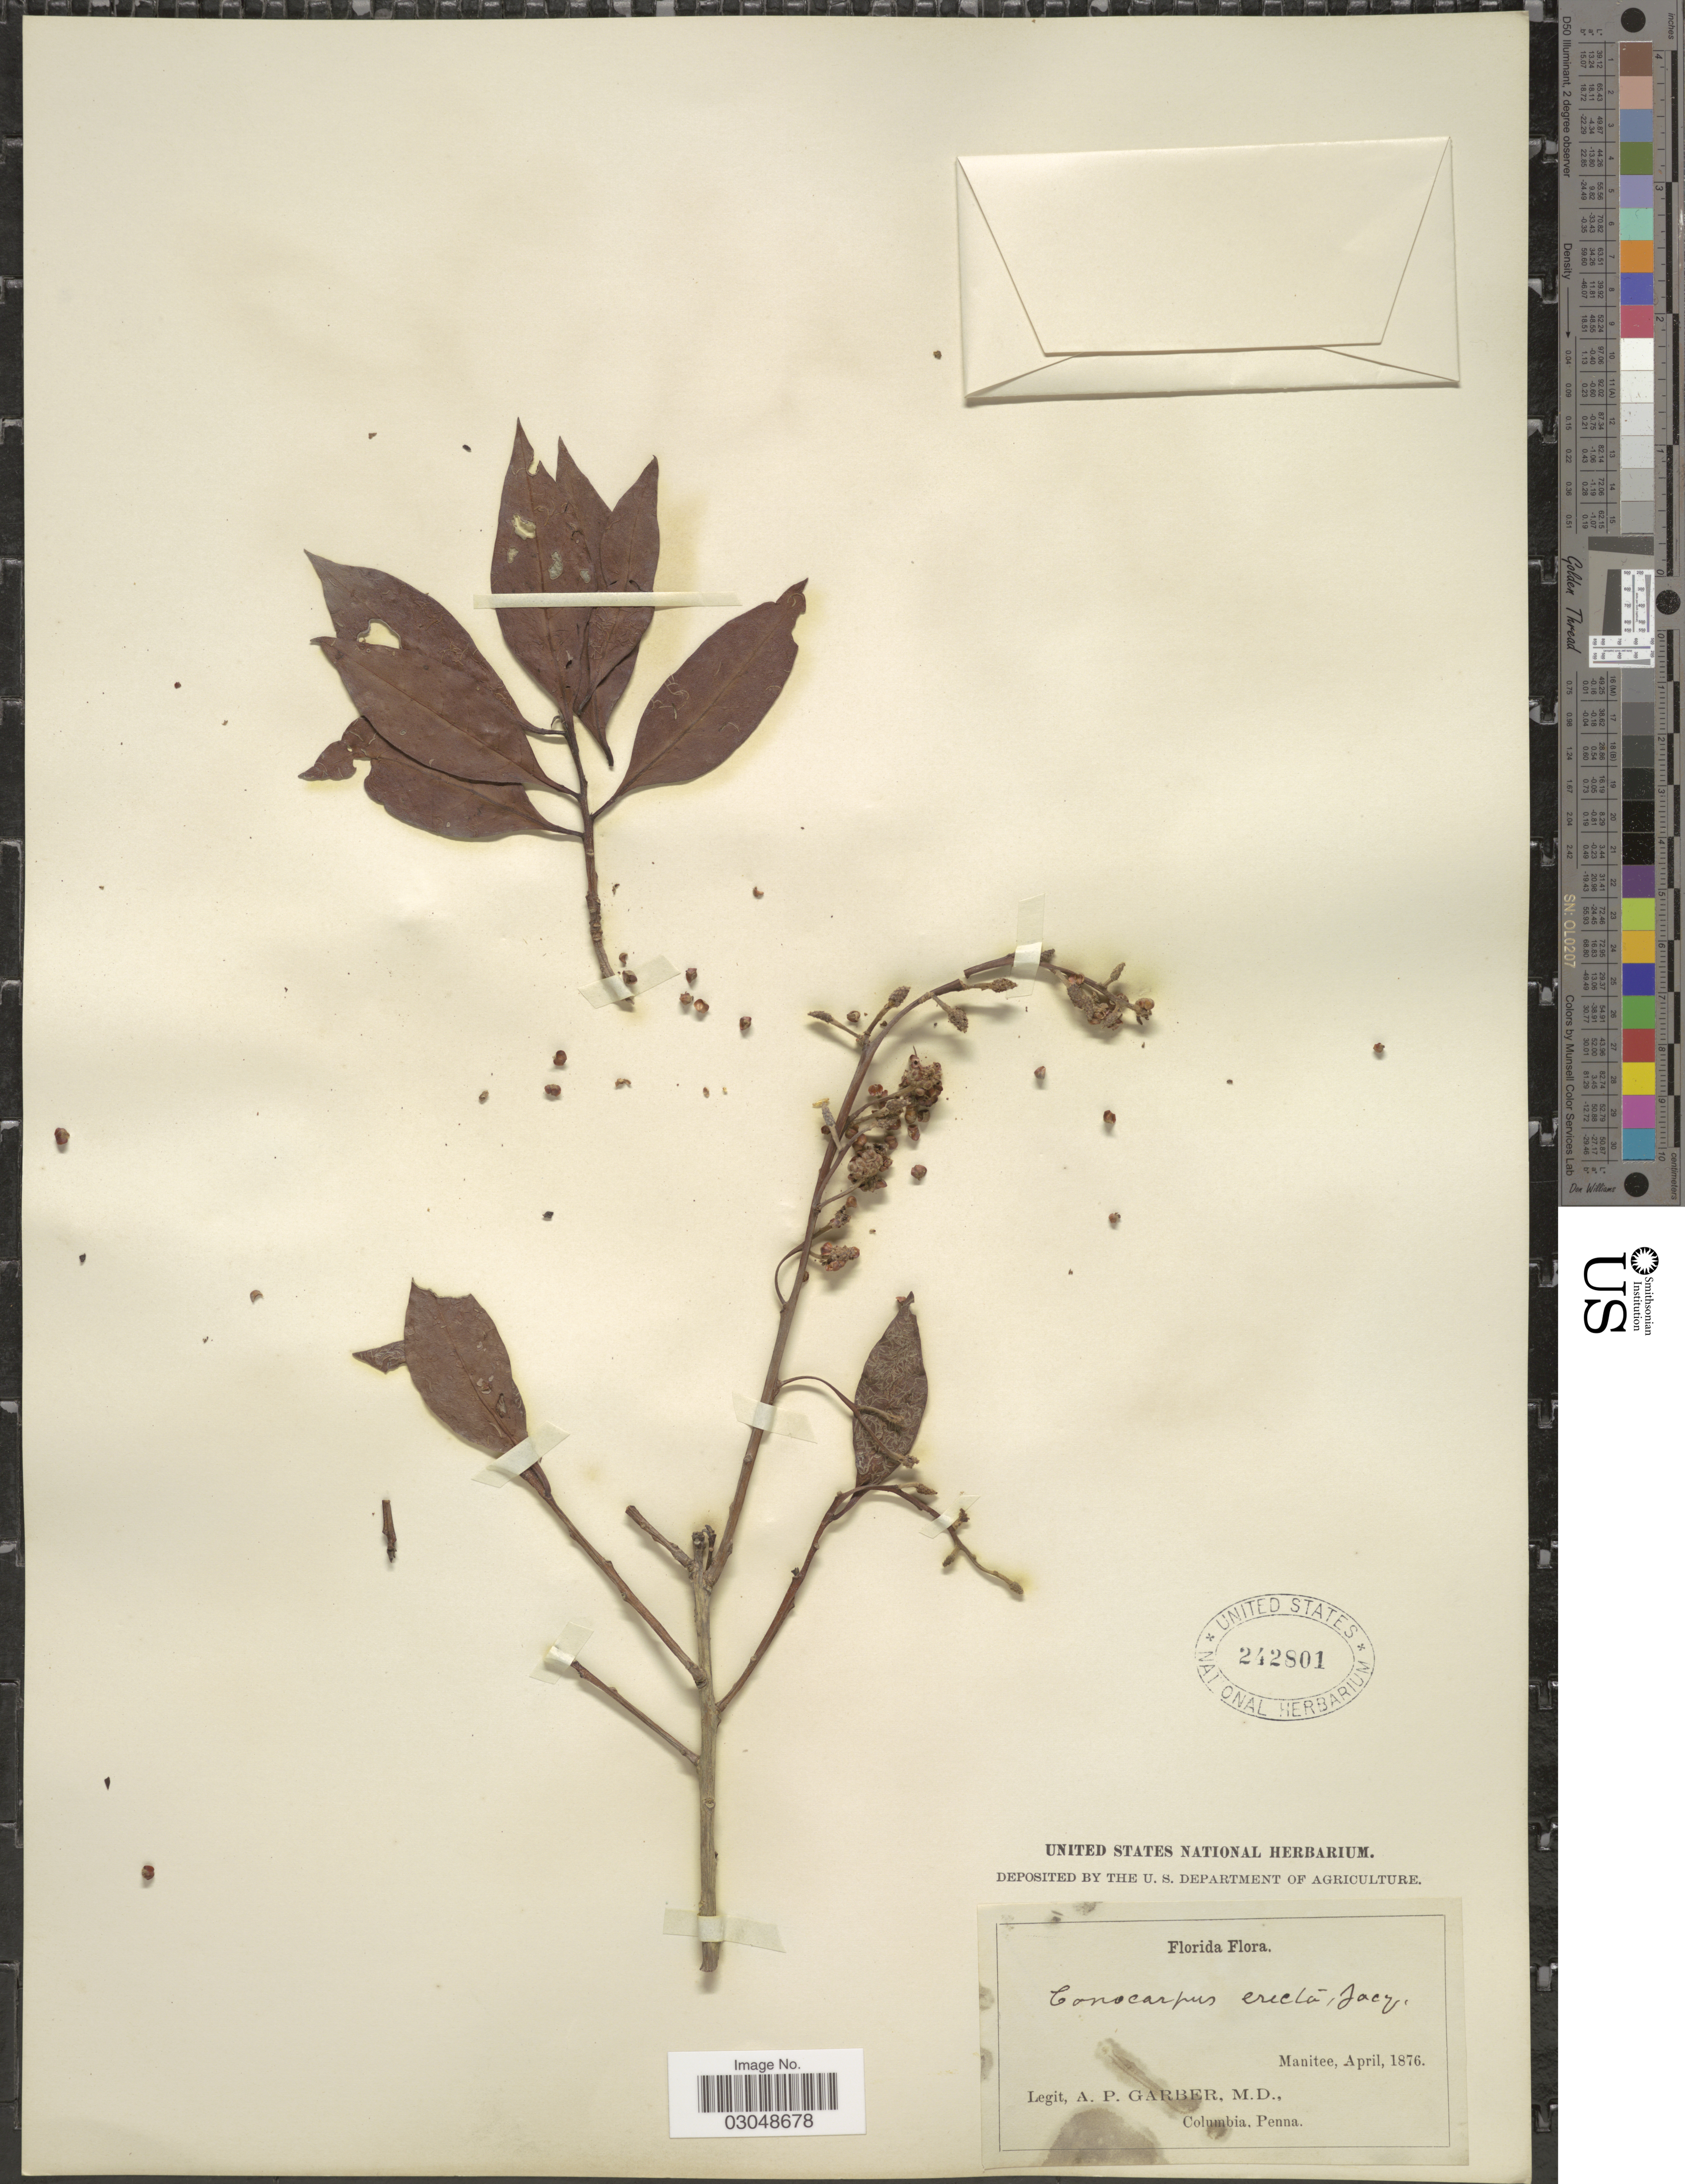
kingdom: Plantae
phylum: Tracheophyta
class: Magnoliopsida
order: Myrtales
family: Combretaceae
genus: Conocarpus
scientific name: Conocarpus erectus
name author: L.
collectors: A. P. Garber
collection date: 1876-04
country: United States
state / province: Florida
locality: Manitee.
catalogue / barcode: US 242801